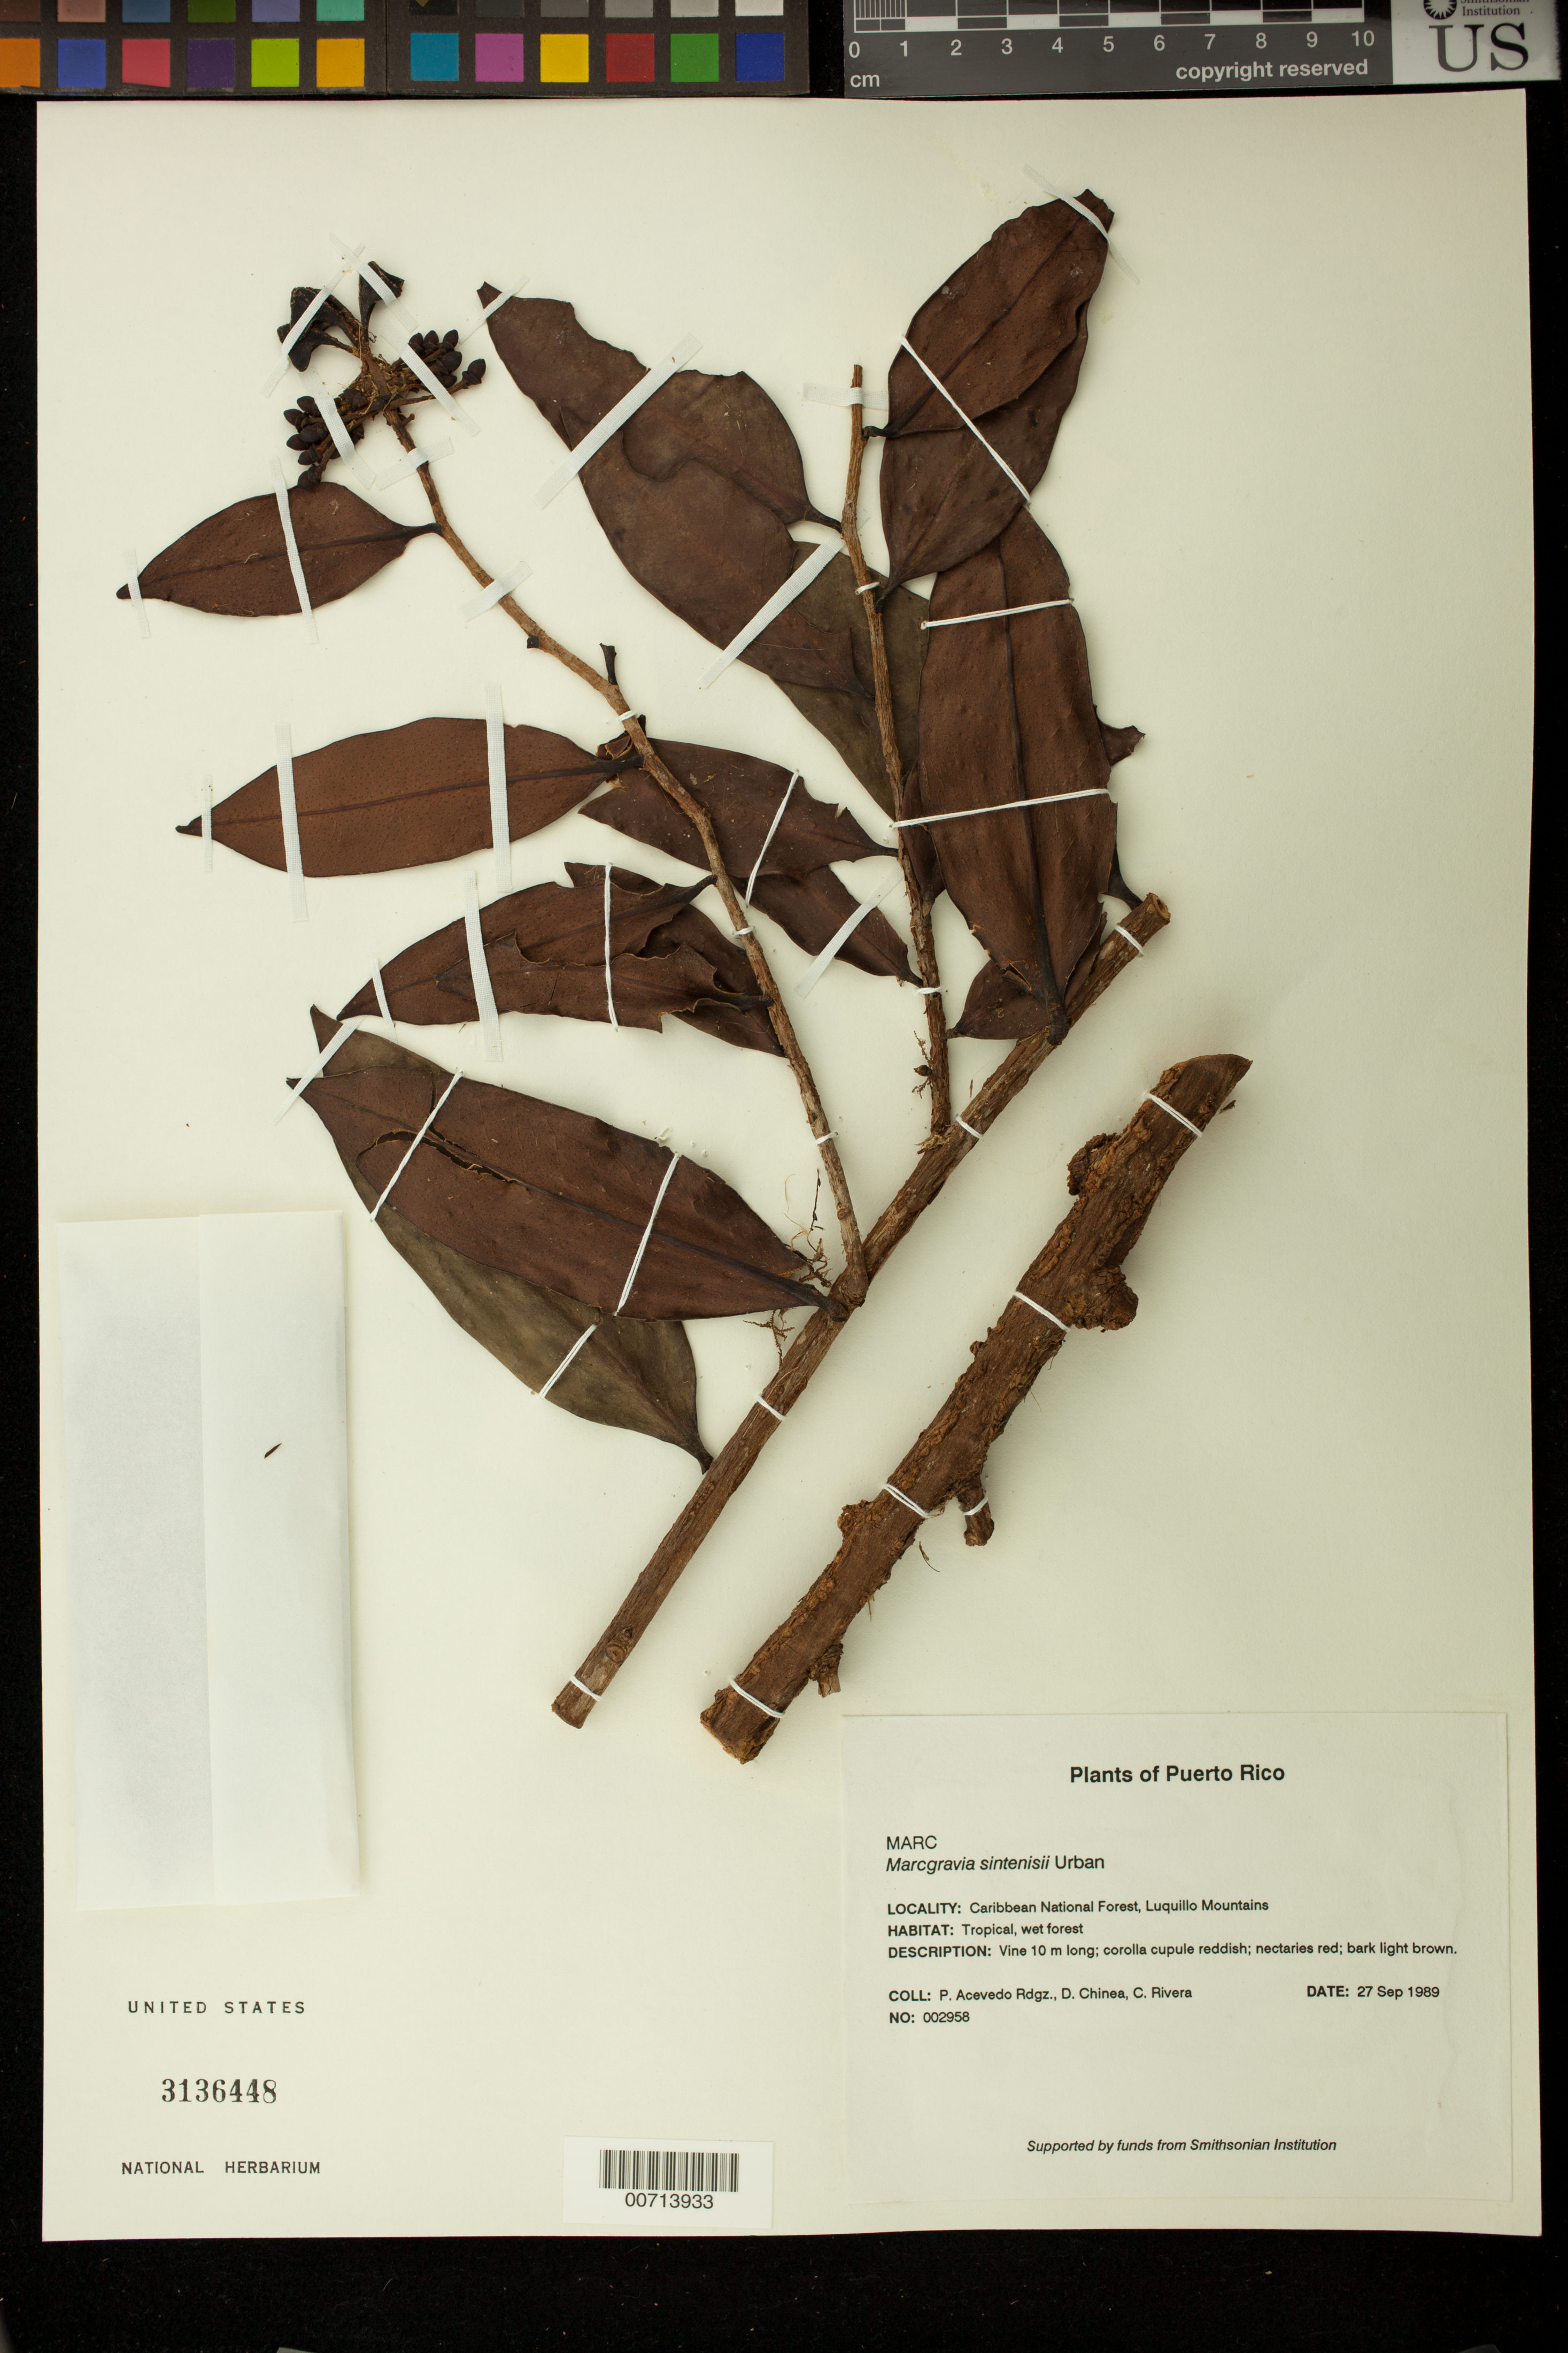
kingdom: Plantae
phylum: Tracheophyta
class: Magnoliopsida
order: Ericales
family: Marcgraviaceae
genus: Marcgravia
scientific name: Marcgravia sintenisii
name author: Urb.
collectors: P. Acevedo-Rodr., D. Chinea & C. Rivera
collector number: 2958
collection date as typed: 27 Sep 1989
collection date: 1989-09-27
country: Puerto Rico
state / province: Río Grande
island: Puerto Rico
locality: Río Grande; Caribbean National Forest, Luquillo Mountains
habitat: Tropical, wet forest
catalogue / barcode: US 3136448